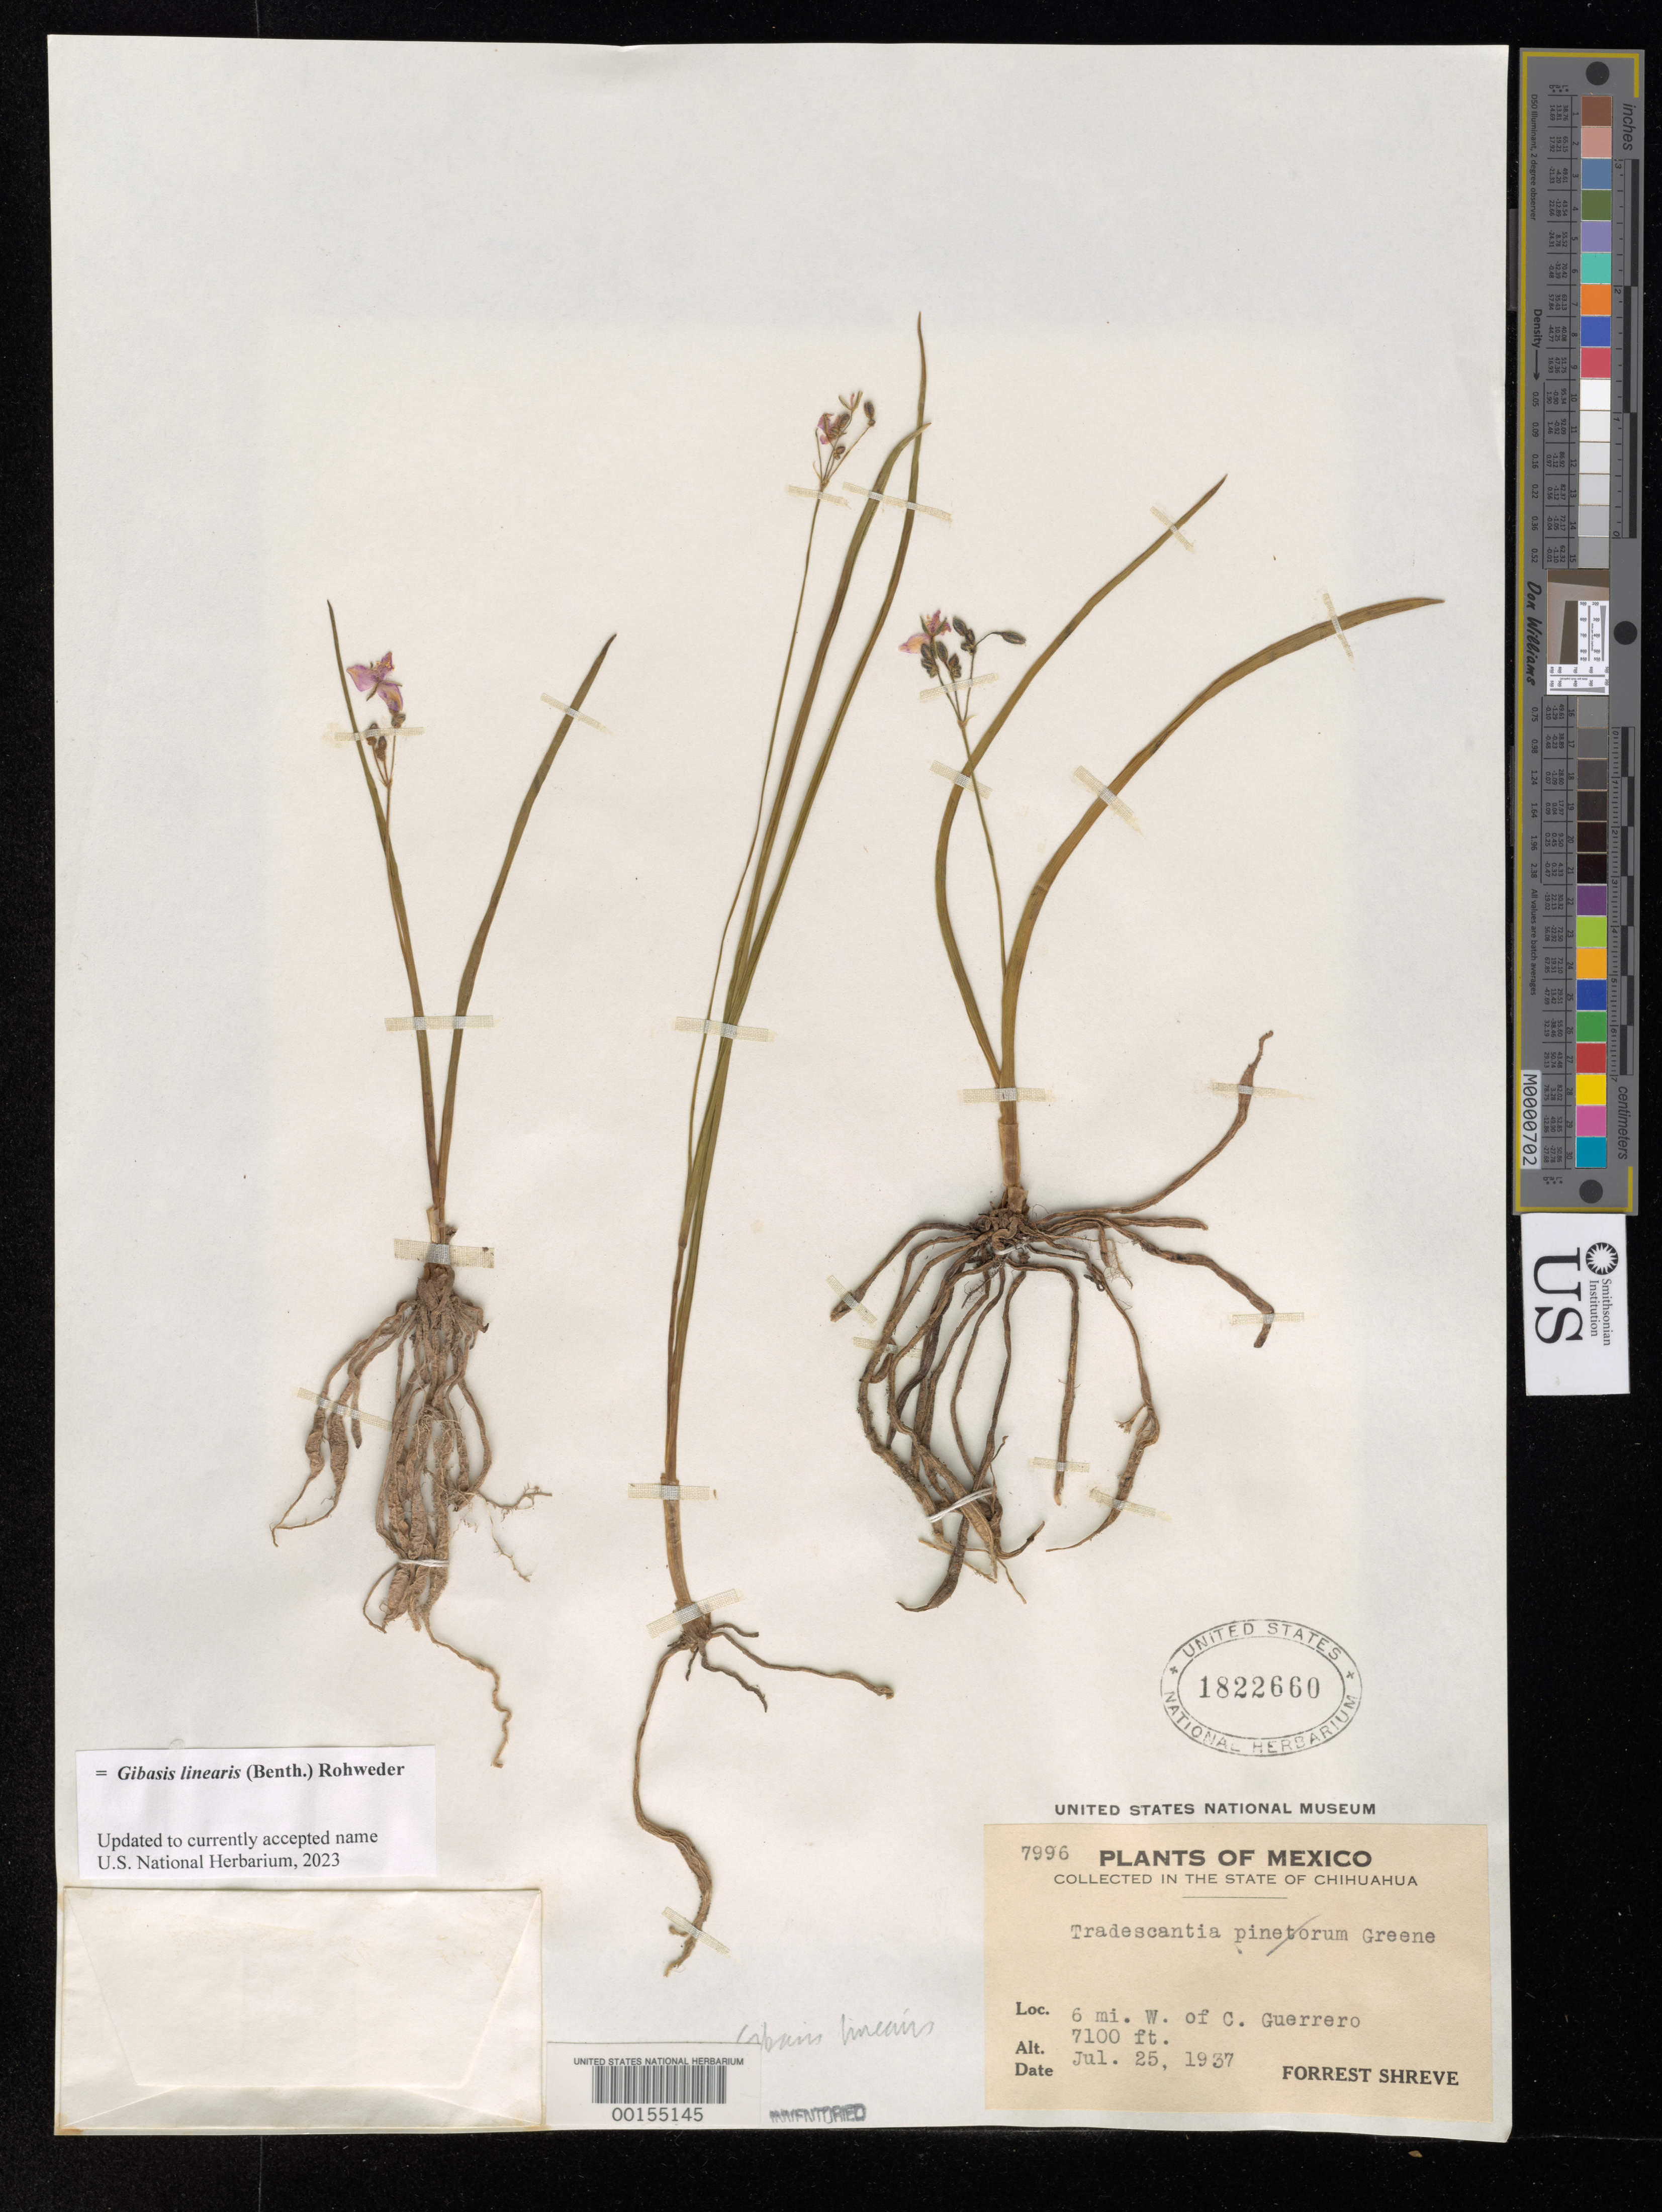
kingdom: Plantae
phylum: Tracheophyta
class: Liliopsida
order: Commelinales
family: Commelinaceae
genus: Gibasis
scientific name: Gibasis linearis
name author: (Benth.) Rohweder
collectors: F. Shreve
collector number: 7996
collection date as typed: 25 Jul 1937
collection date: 1937-07-25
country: Mexico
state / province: Chihuahua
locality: W of Cerro Guerrero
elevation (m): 2166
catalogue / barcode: US 1822660